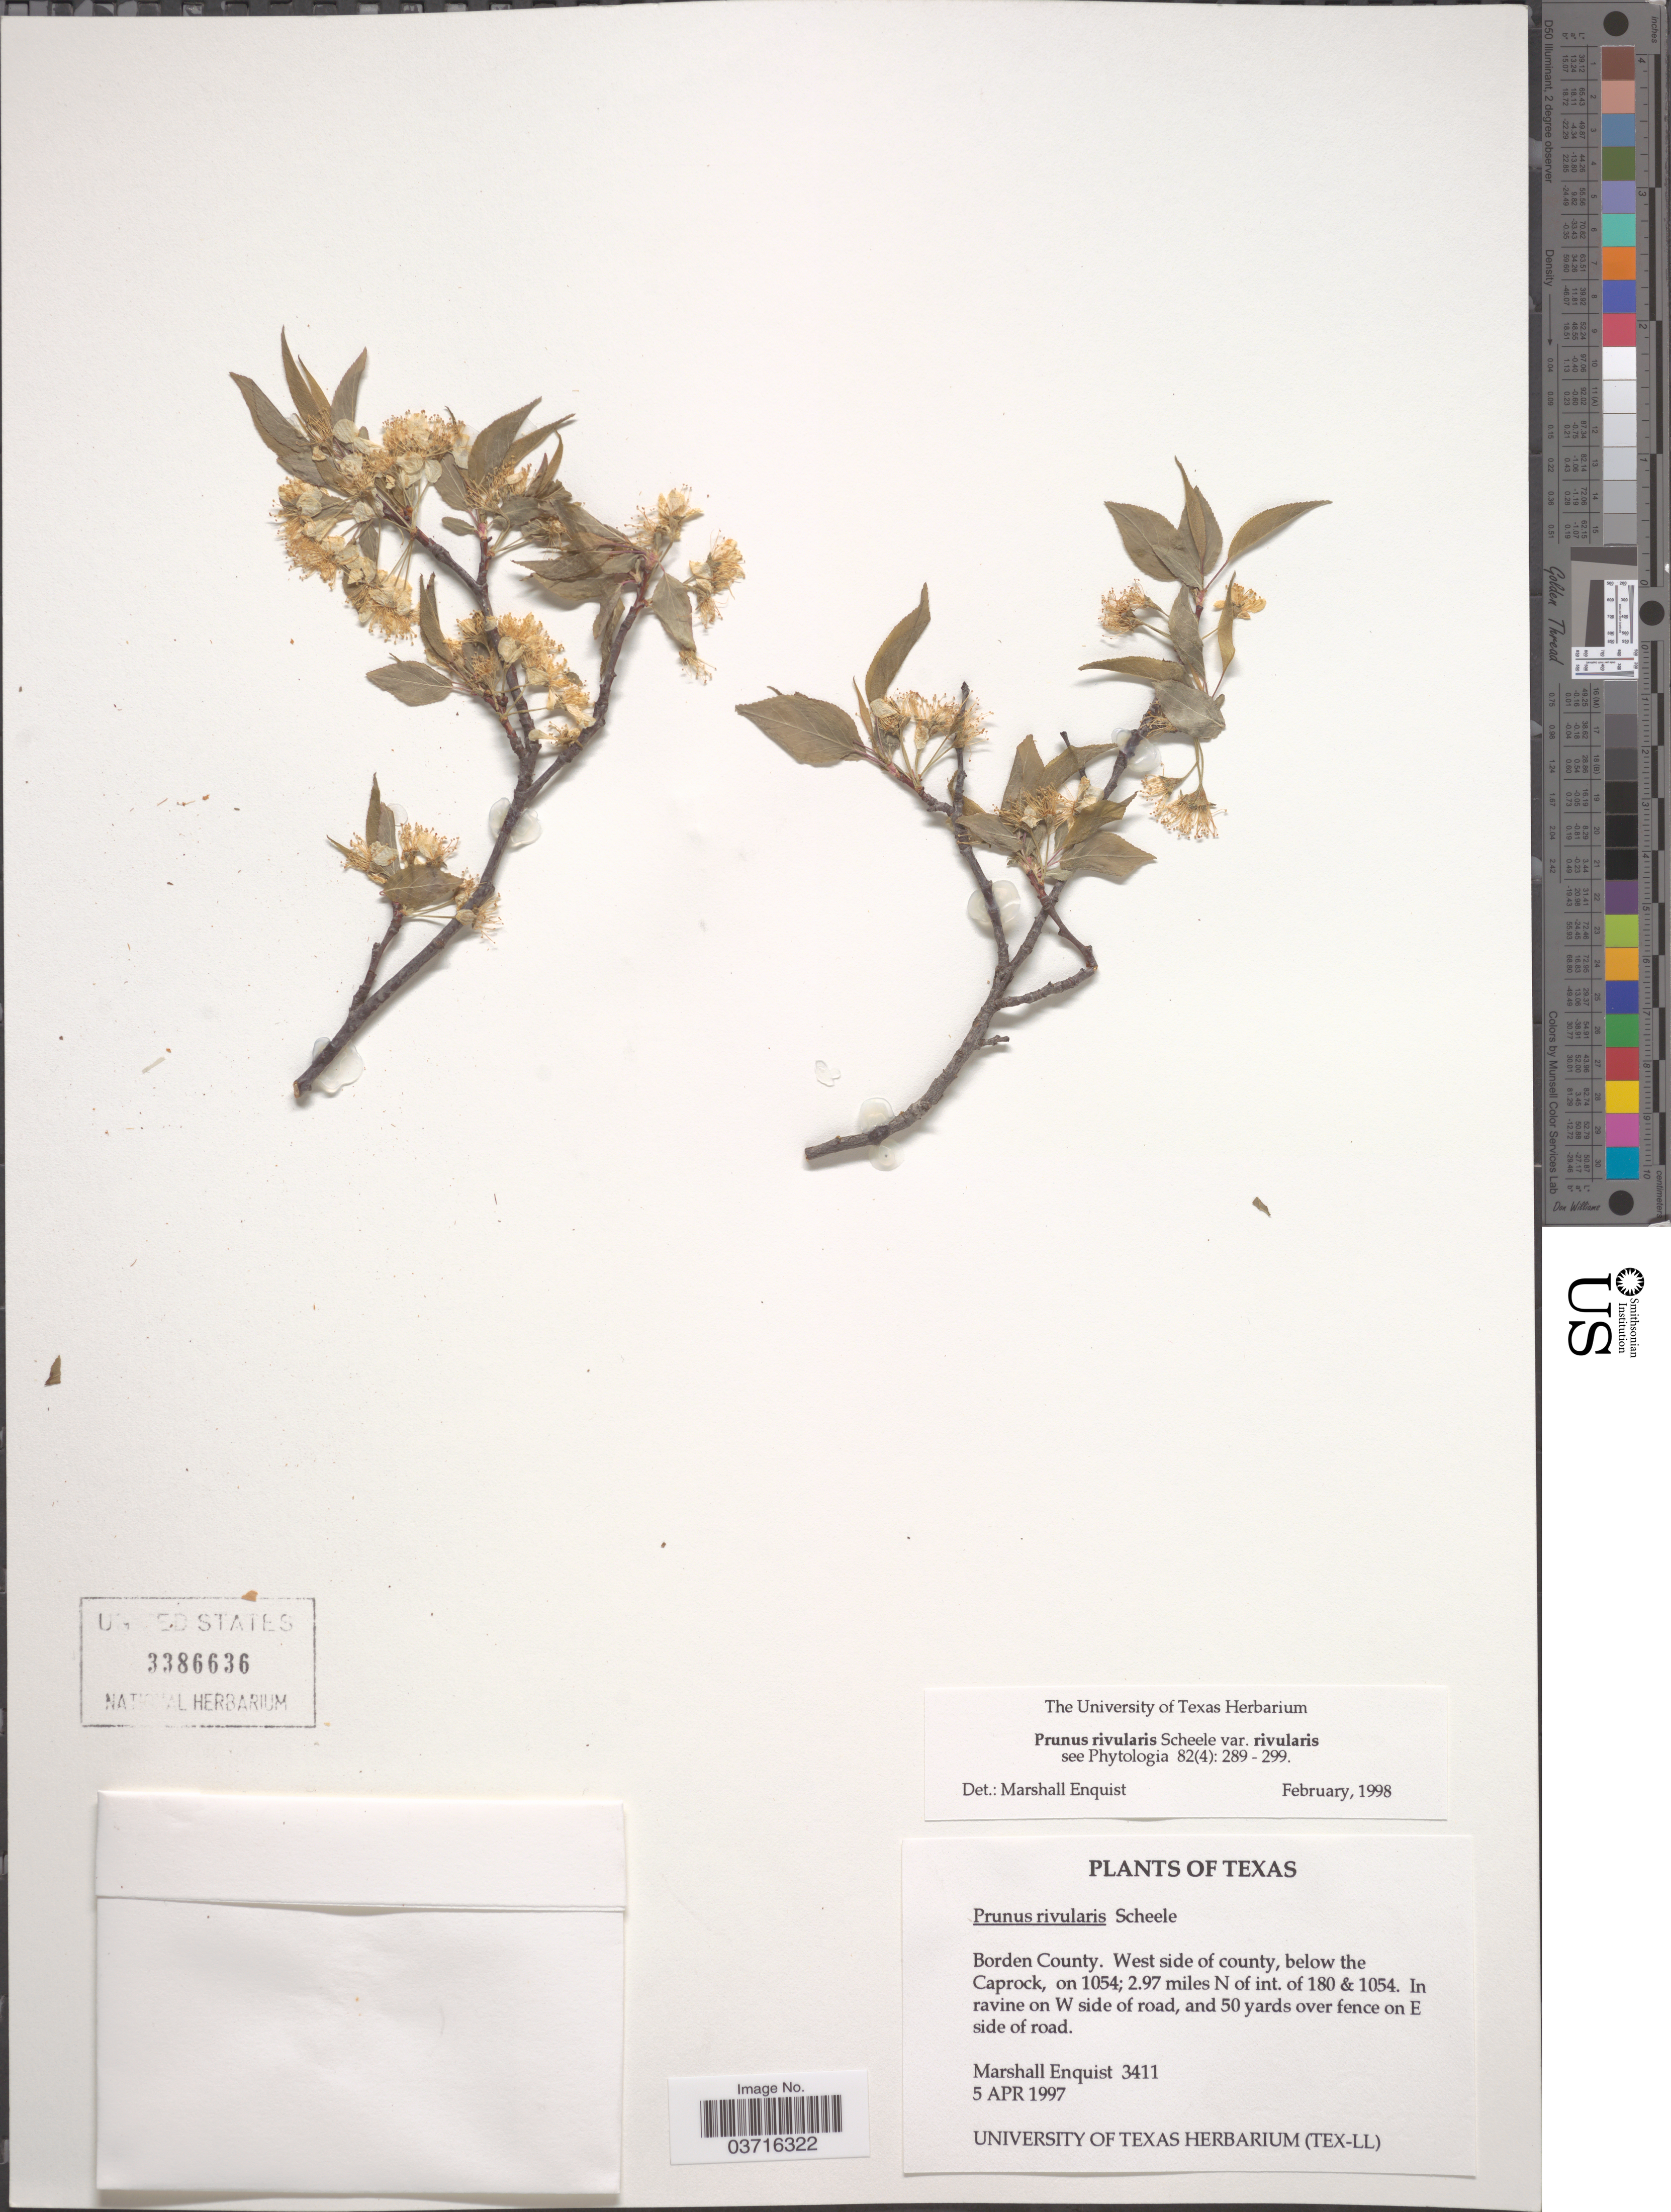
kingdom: Plantae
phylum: Tracheophyta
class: Magnoliopsida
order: Rosales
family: Rosaceae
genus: Prunus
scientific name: Prunus rivularis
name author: Scheele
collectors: M. Enquist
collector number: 3411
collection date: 1997-04-05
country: United States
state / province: Texas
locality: Borden County. West side of county, below the Caprock, on 1054; 2.97 miles N of int. of 180 & 1054. In ravine on W side of road, and 50 yards over fence on E side of road.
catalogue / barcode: US 3386636